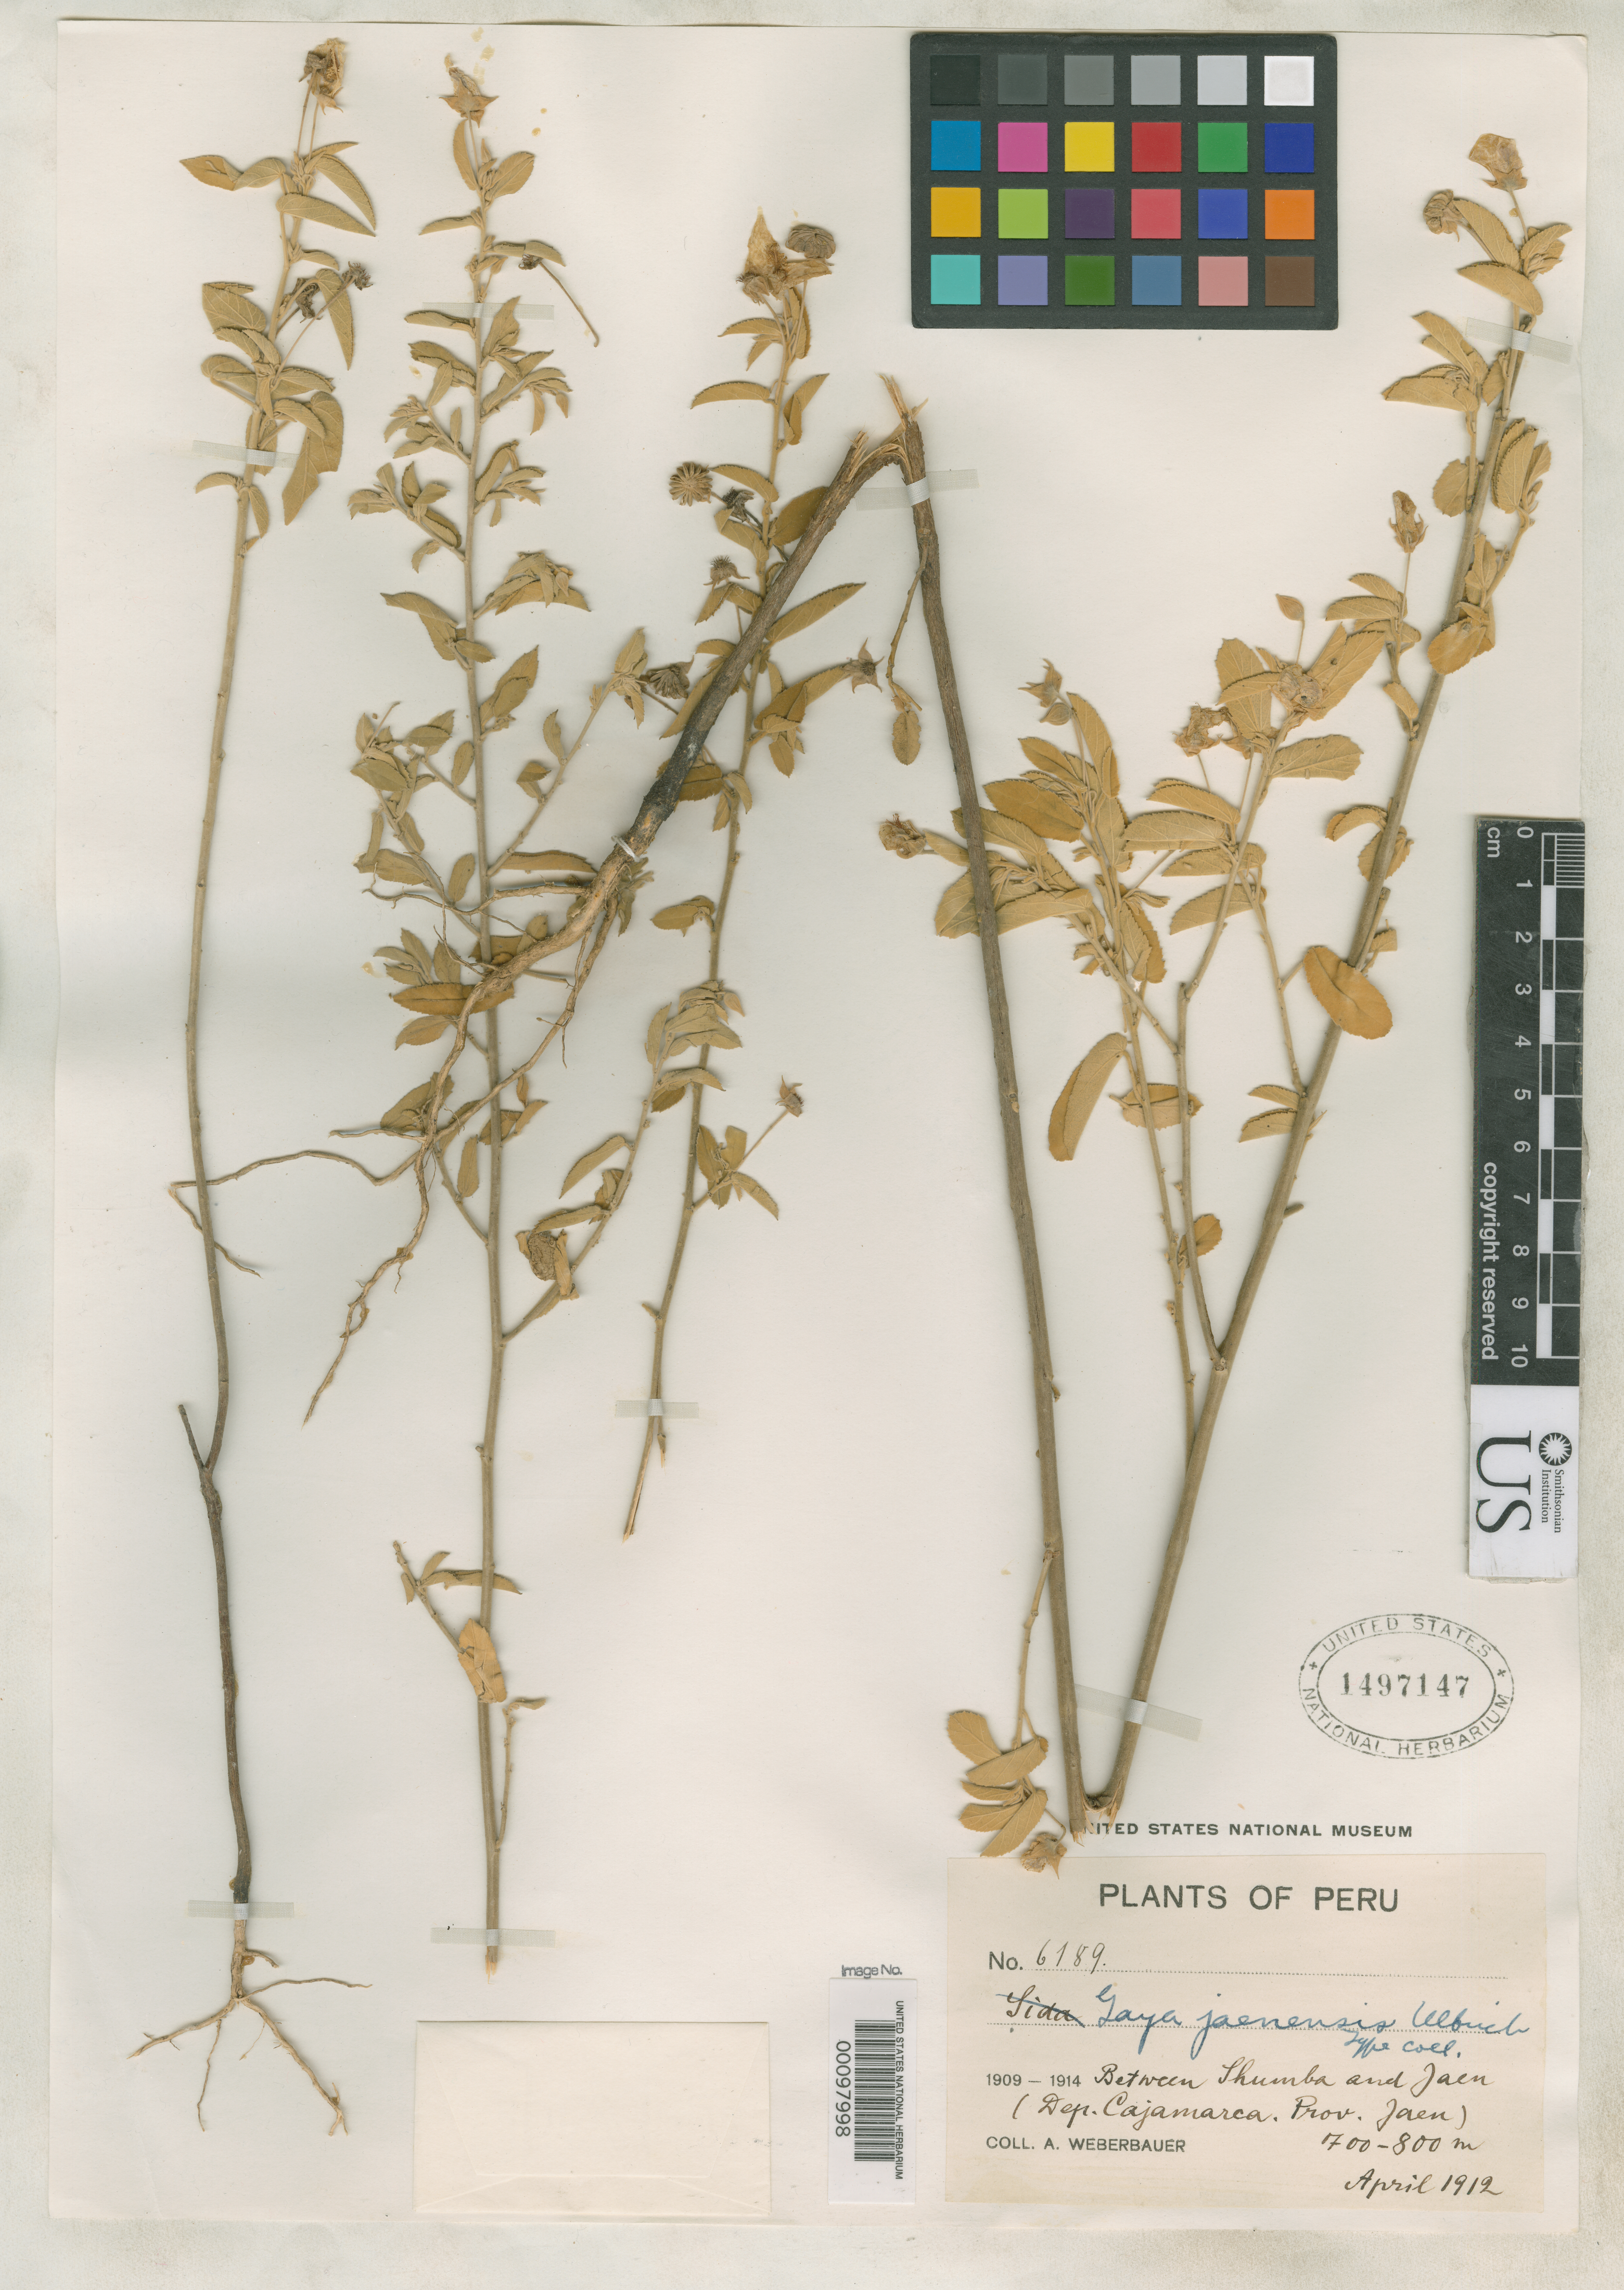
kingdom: Plantae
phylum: Tracheophyta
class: Magnoliopsida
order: Malvales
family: Malvaceae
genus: Gaya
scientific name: Gaya jaenensis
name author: Ulbr.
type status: Isotype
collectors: A. Weberbauer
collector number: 6189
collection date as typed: Apr 1912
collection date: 1912-04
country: Peru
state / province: Cajamarca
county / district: Jaén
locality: between Shumba and Jaén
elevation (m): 700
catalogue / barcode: US 1497147